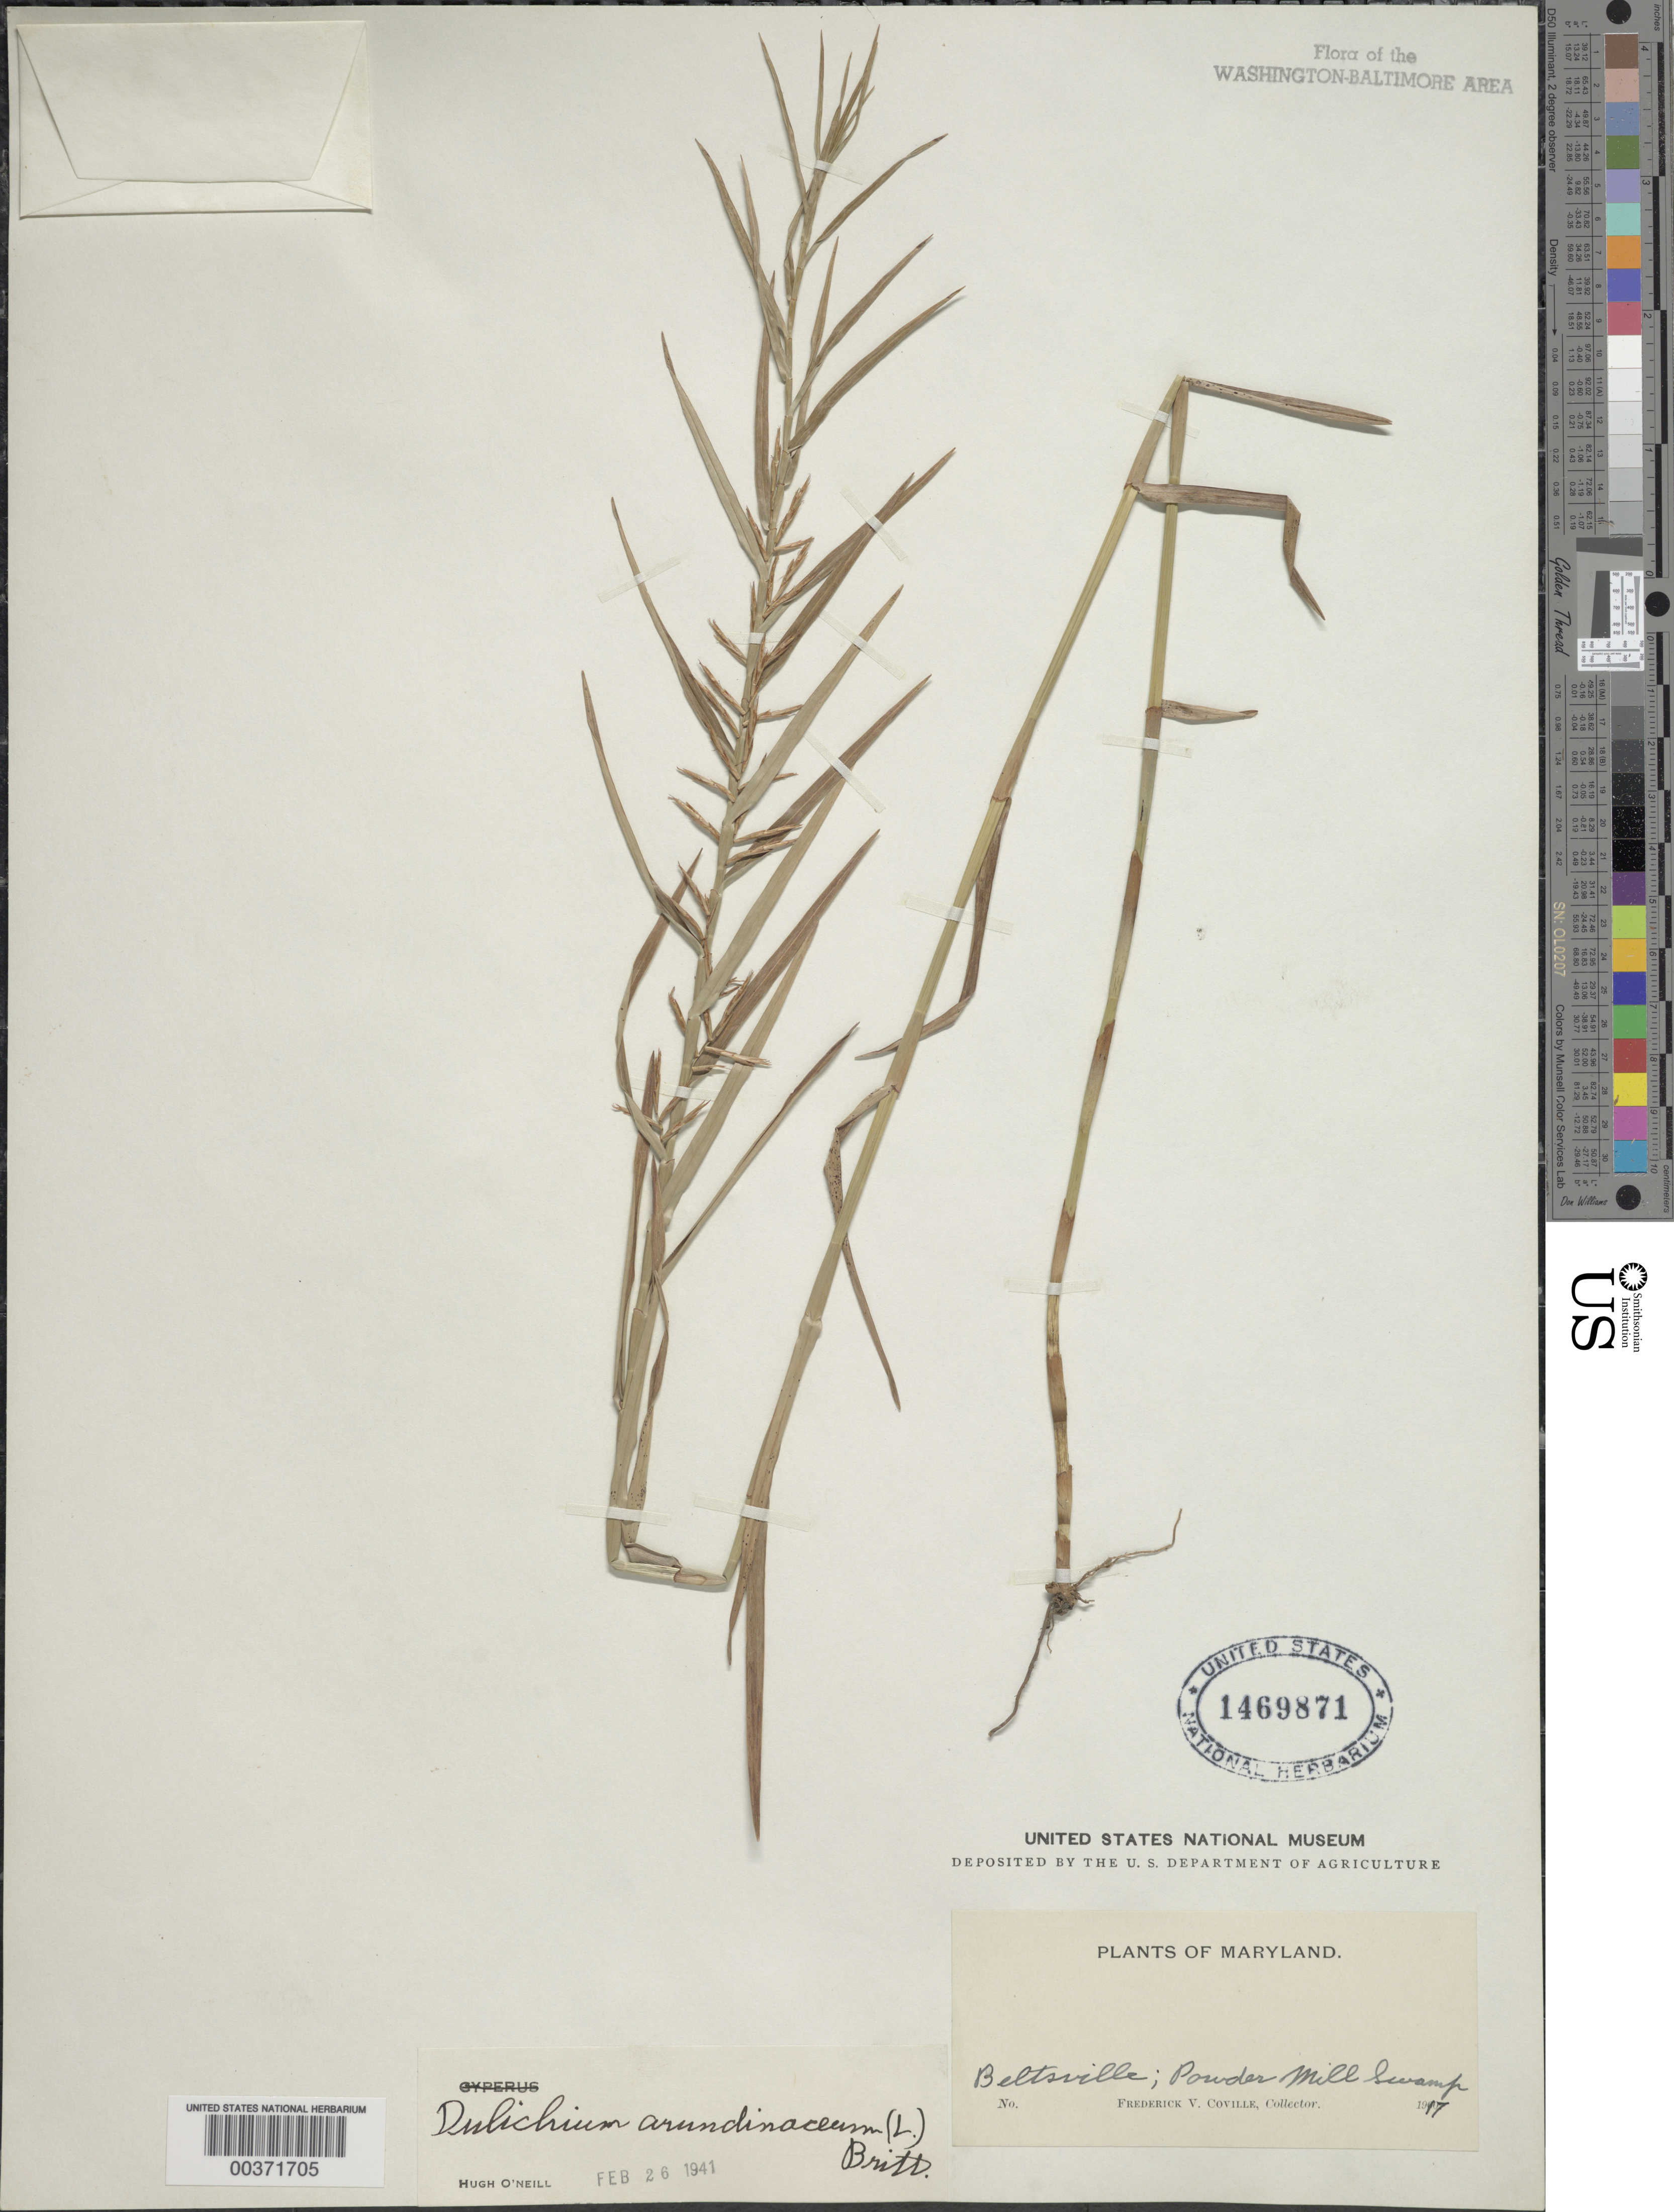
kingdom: Plantae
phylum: Tracheophyta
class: Liliopsida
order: Poales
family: Cyperaceae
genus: Dulichium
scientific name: Dulichium arundinaceum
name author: (L.) Britton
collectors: F. V. Coville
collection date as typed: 1917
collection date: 1917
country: United States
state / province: Maryland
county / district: Prince George's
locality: Beltsville, Powder Mill Swamp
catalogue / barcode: US 1469871